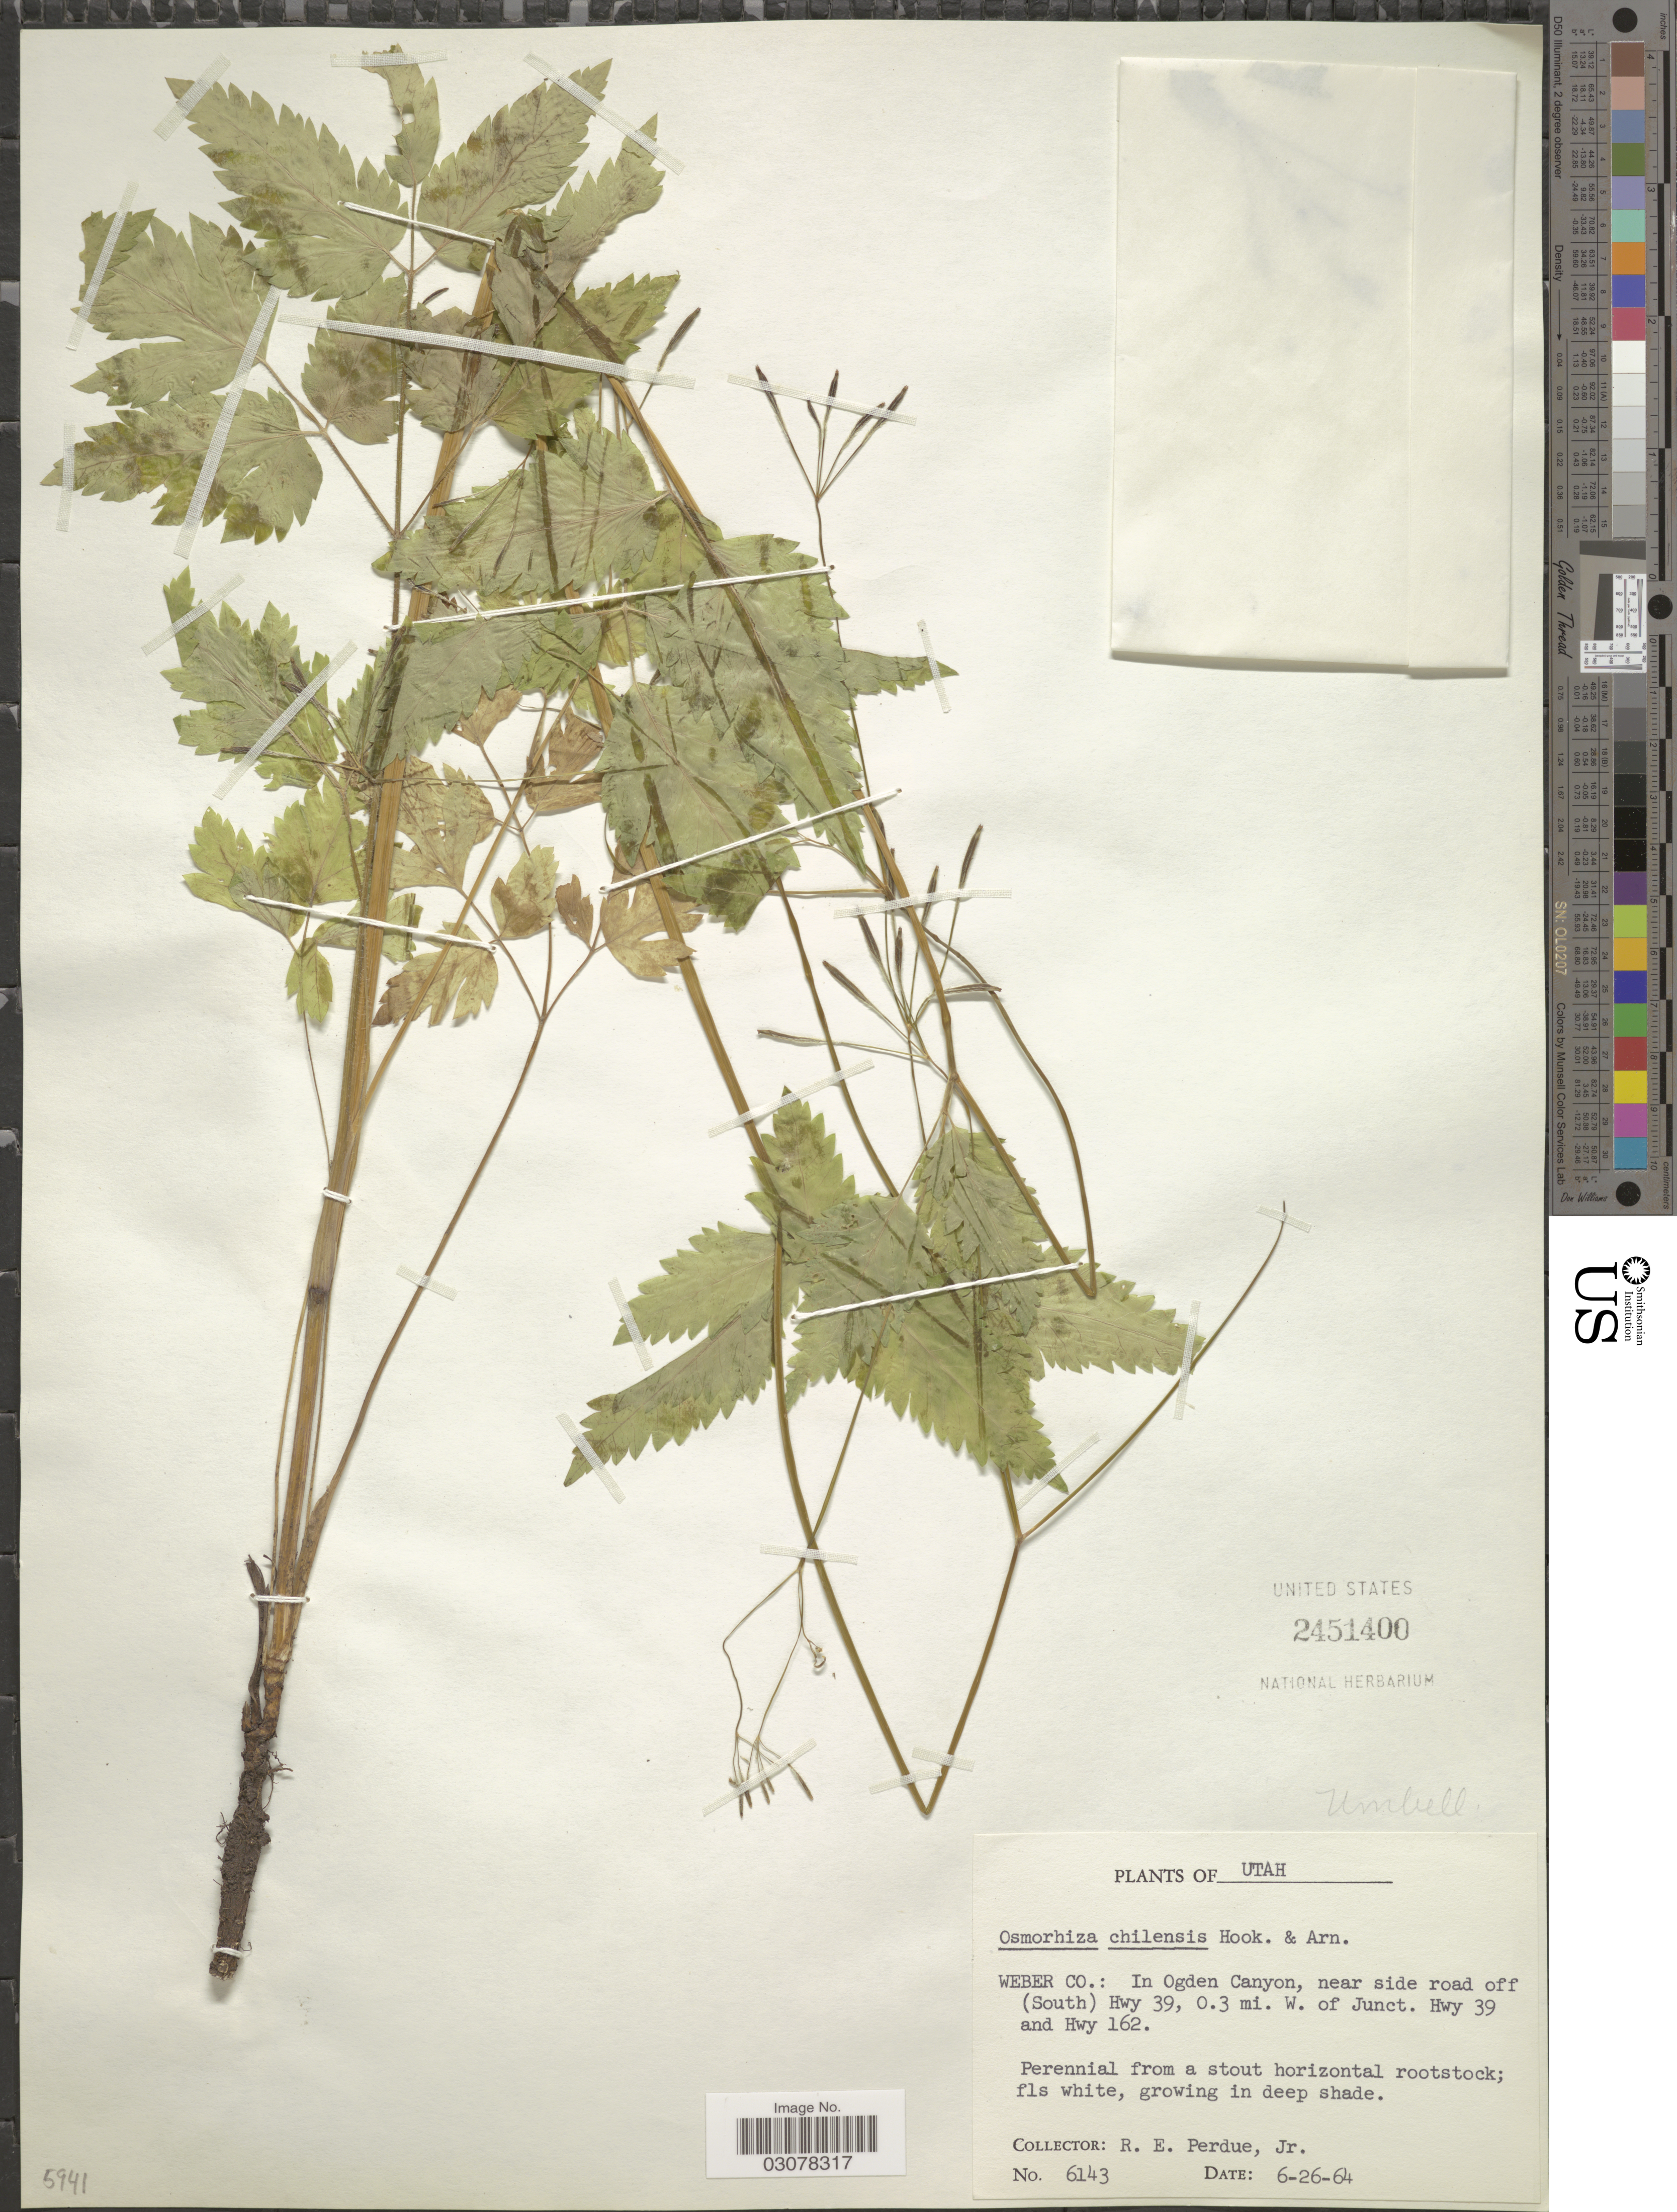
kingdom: Plantae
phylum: Tracheophyta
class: Magnoliopsida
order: Apiales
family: Apiaceae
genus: Osmorhiza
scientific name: Osmorhiza chilensis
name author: Hook. & Arn.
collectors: R. E. Perdue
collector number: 6143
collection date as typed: Transcribed d/m/y: 26/6/64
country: United States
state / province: Utah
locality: Weber Co.: In Ogden Canyon, near side road off (South) Hwy 39, 0.3 mi. W. of Junct. Hwy 39 and Hwy 162.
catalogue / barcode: US 2451400